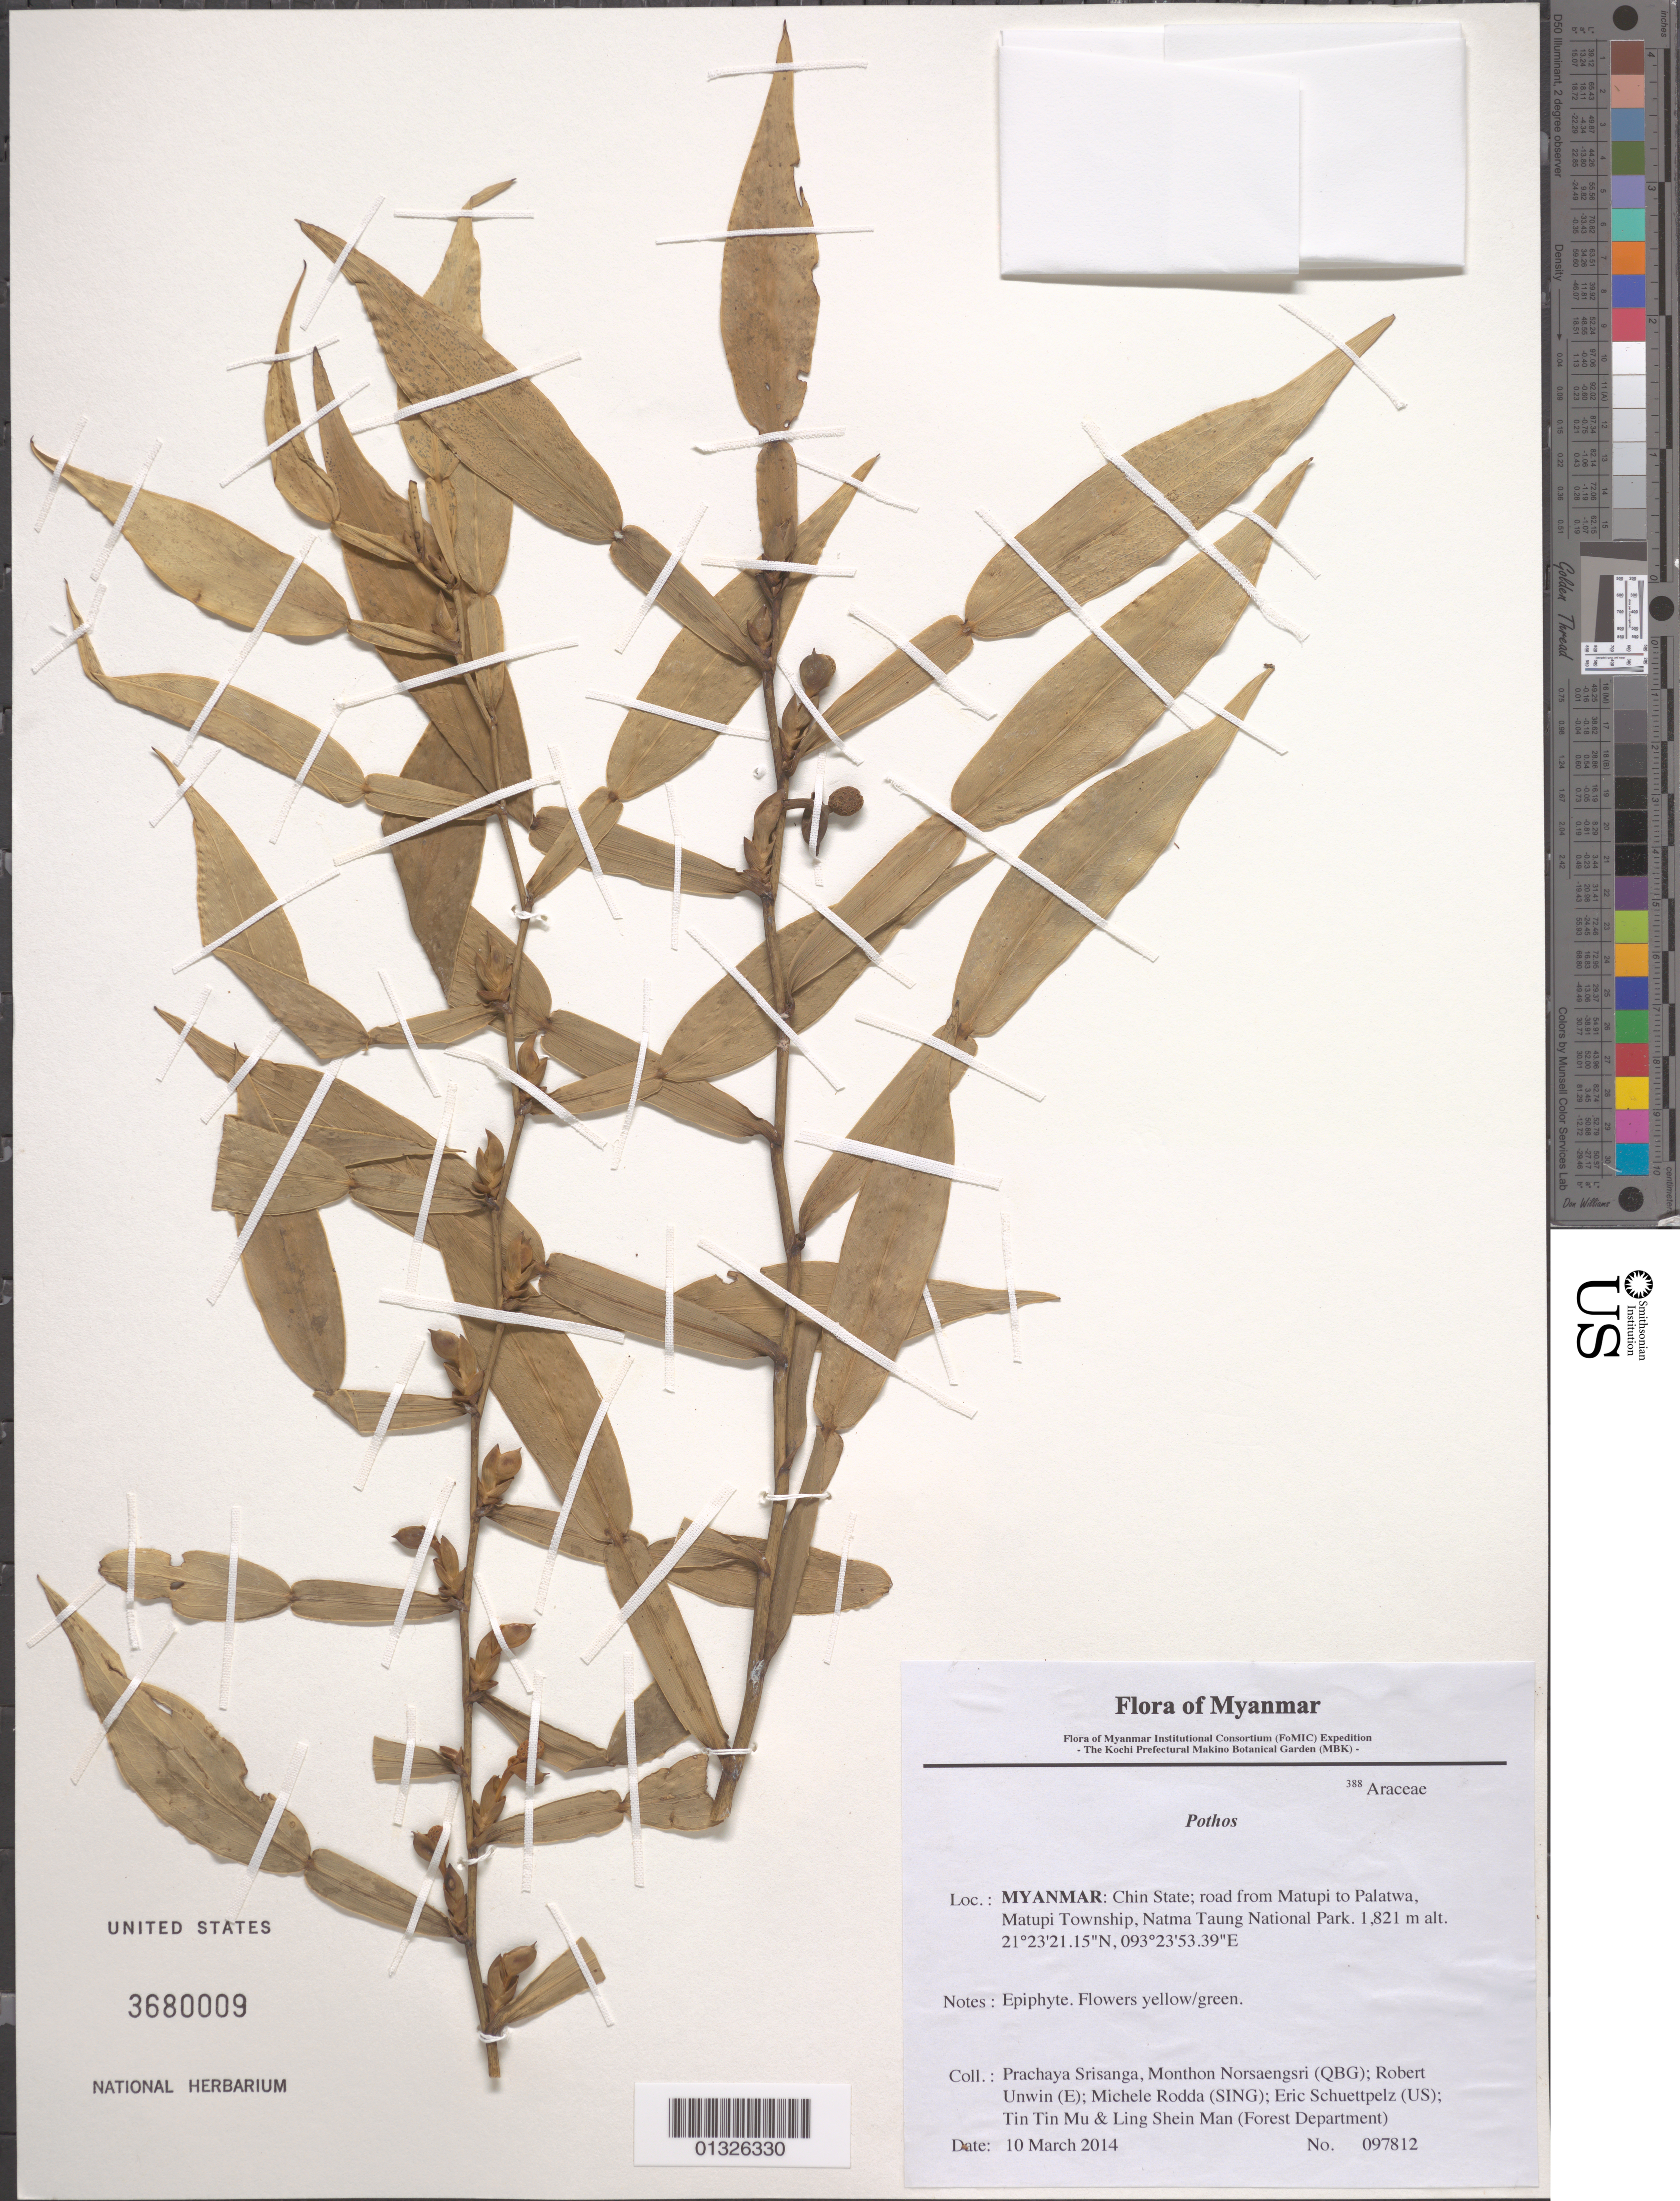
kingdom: Plantae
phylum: Tracheophyta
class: Liliopsida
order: Alismatales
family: Araceae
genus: Pothos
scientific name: Pothos chinensis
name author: (Raf.) Merr.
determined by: Ma, Zheng Xu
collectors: P. Srisanga, M. Norsaengsri, R. Unwin, M. Rodda, E. Schuettpelz, Tin Tin Mu & Ling Shein Man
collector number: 97812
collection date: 2014-03-10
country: Myanmar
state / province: Chin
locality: Road from Matupi to Palatwa, Matupi Township, Natma Taung National Park.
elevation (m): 1821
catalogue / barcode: US 3680009